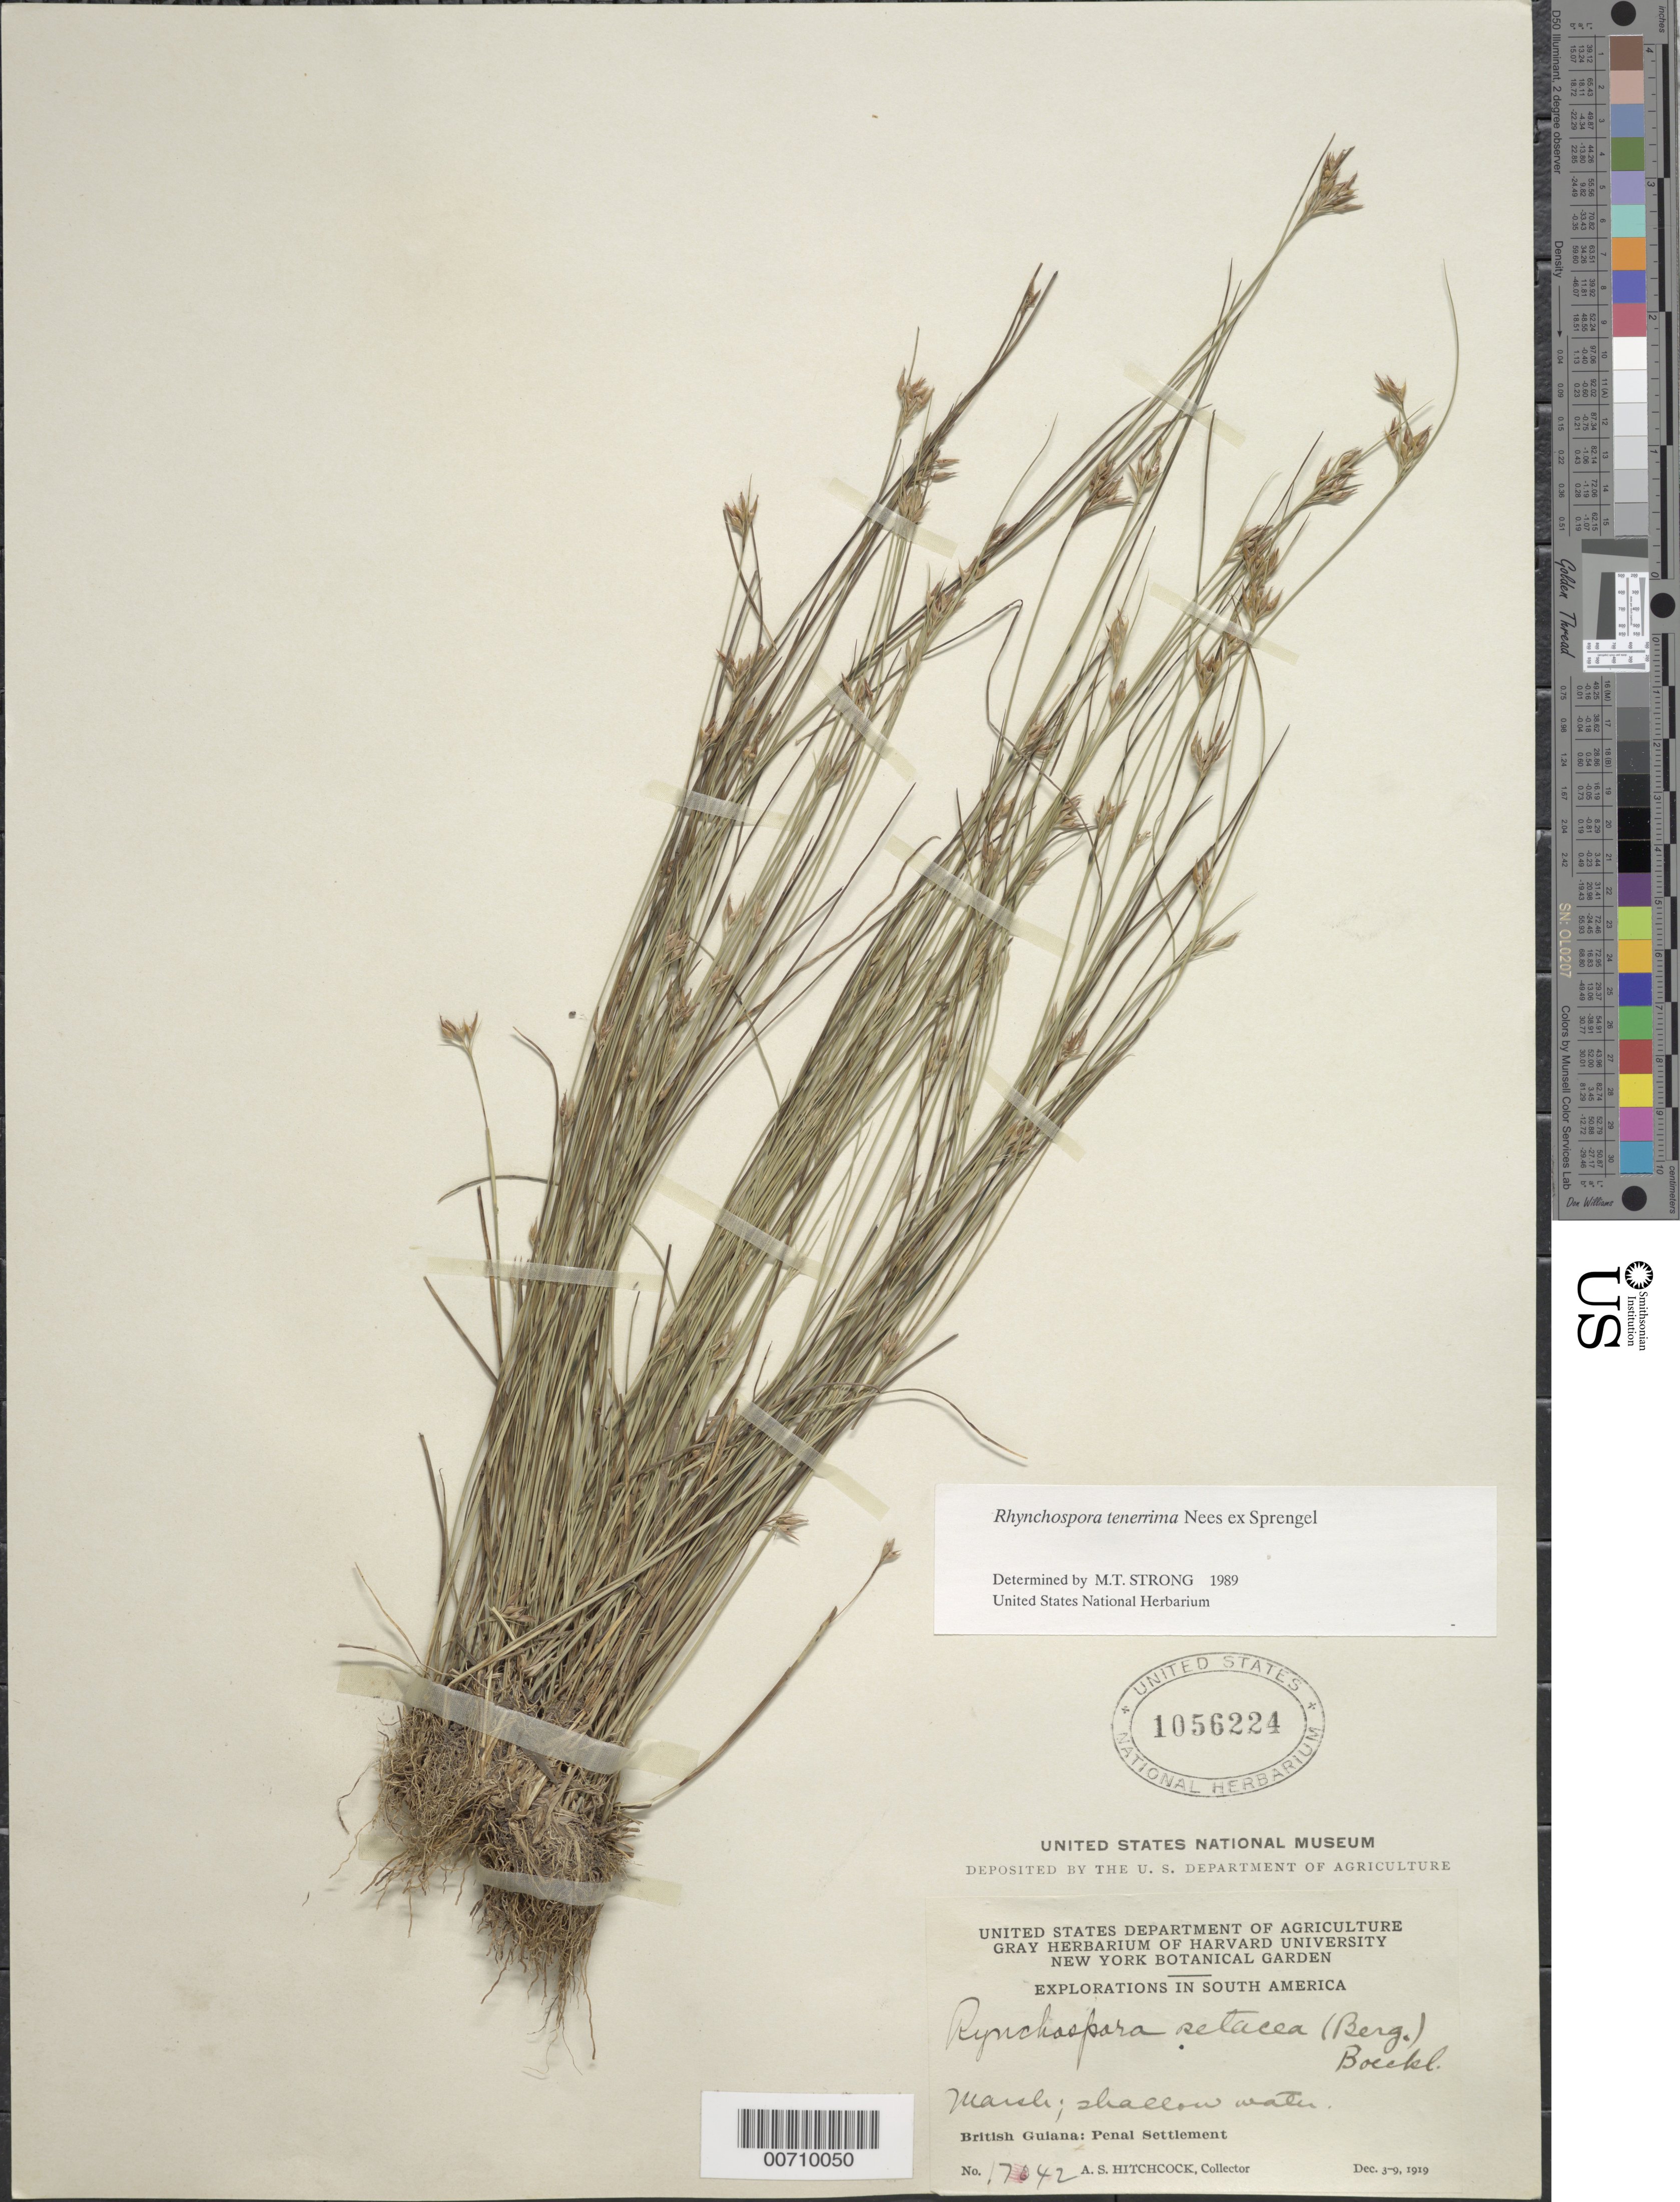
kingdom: Plantae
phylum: Tracheophyta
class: Liliopsida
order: Poales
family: Cyperaceae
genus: Rhynchospora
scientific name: Rhynchospora tenerrima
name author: Nees ex Spreng.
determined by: Strong, M. T., (US), Smithsonian Institution - National Museum of Natural History (UNITED STATES)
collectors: A. S. Hitchcock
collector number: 17042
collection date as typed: Dec. 3-9, 1919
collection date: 1919-12-03/1919-12-09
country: Guyana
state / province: Cuyuni-Mazaruni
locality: Penal Settlement, on W side of Essequibo River, near mouth of Mazaruni River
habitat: Marsh, shallow water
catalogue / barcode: US 1056224